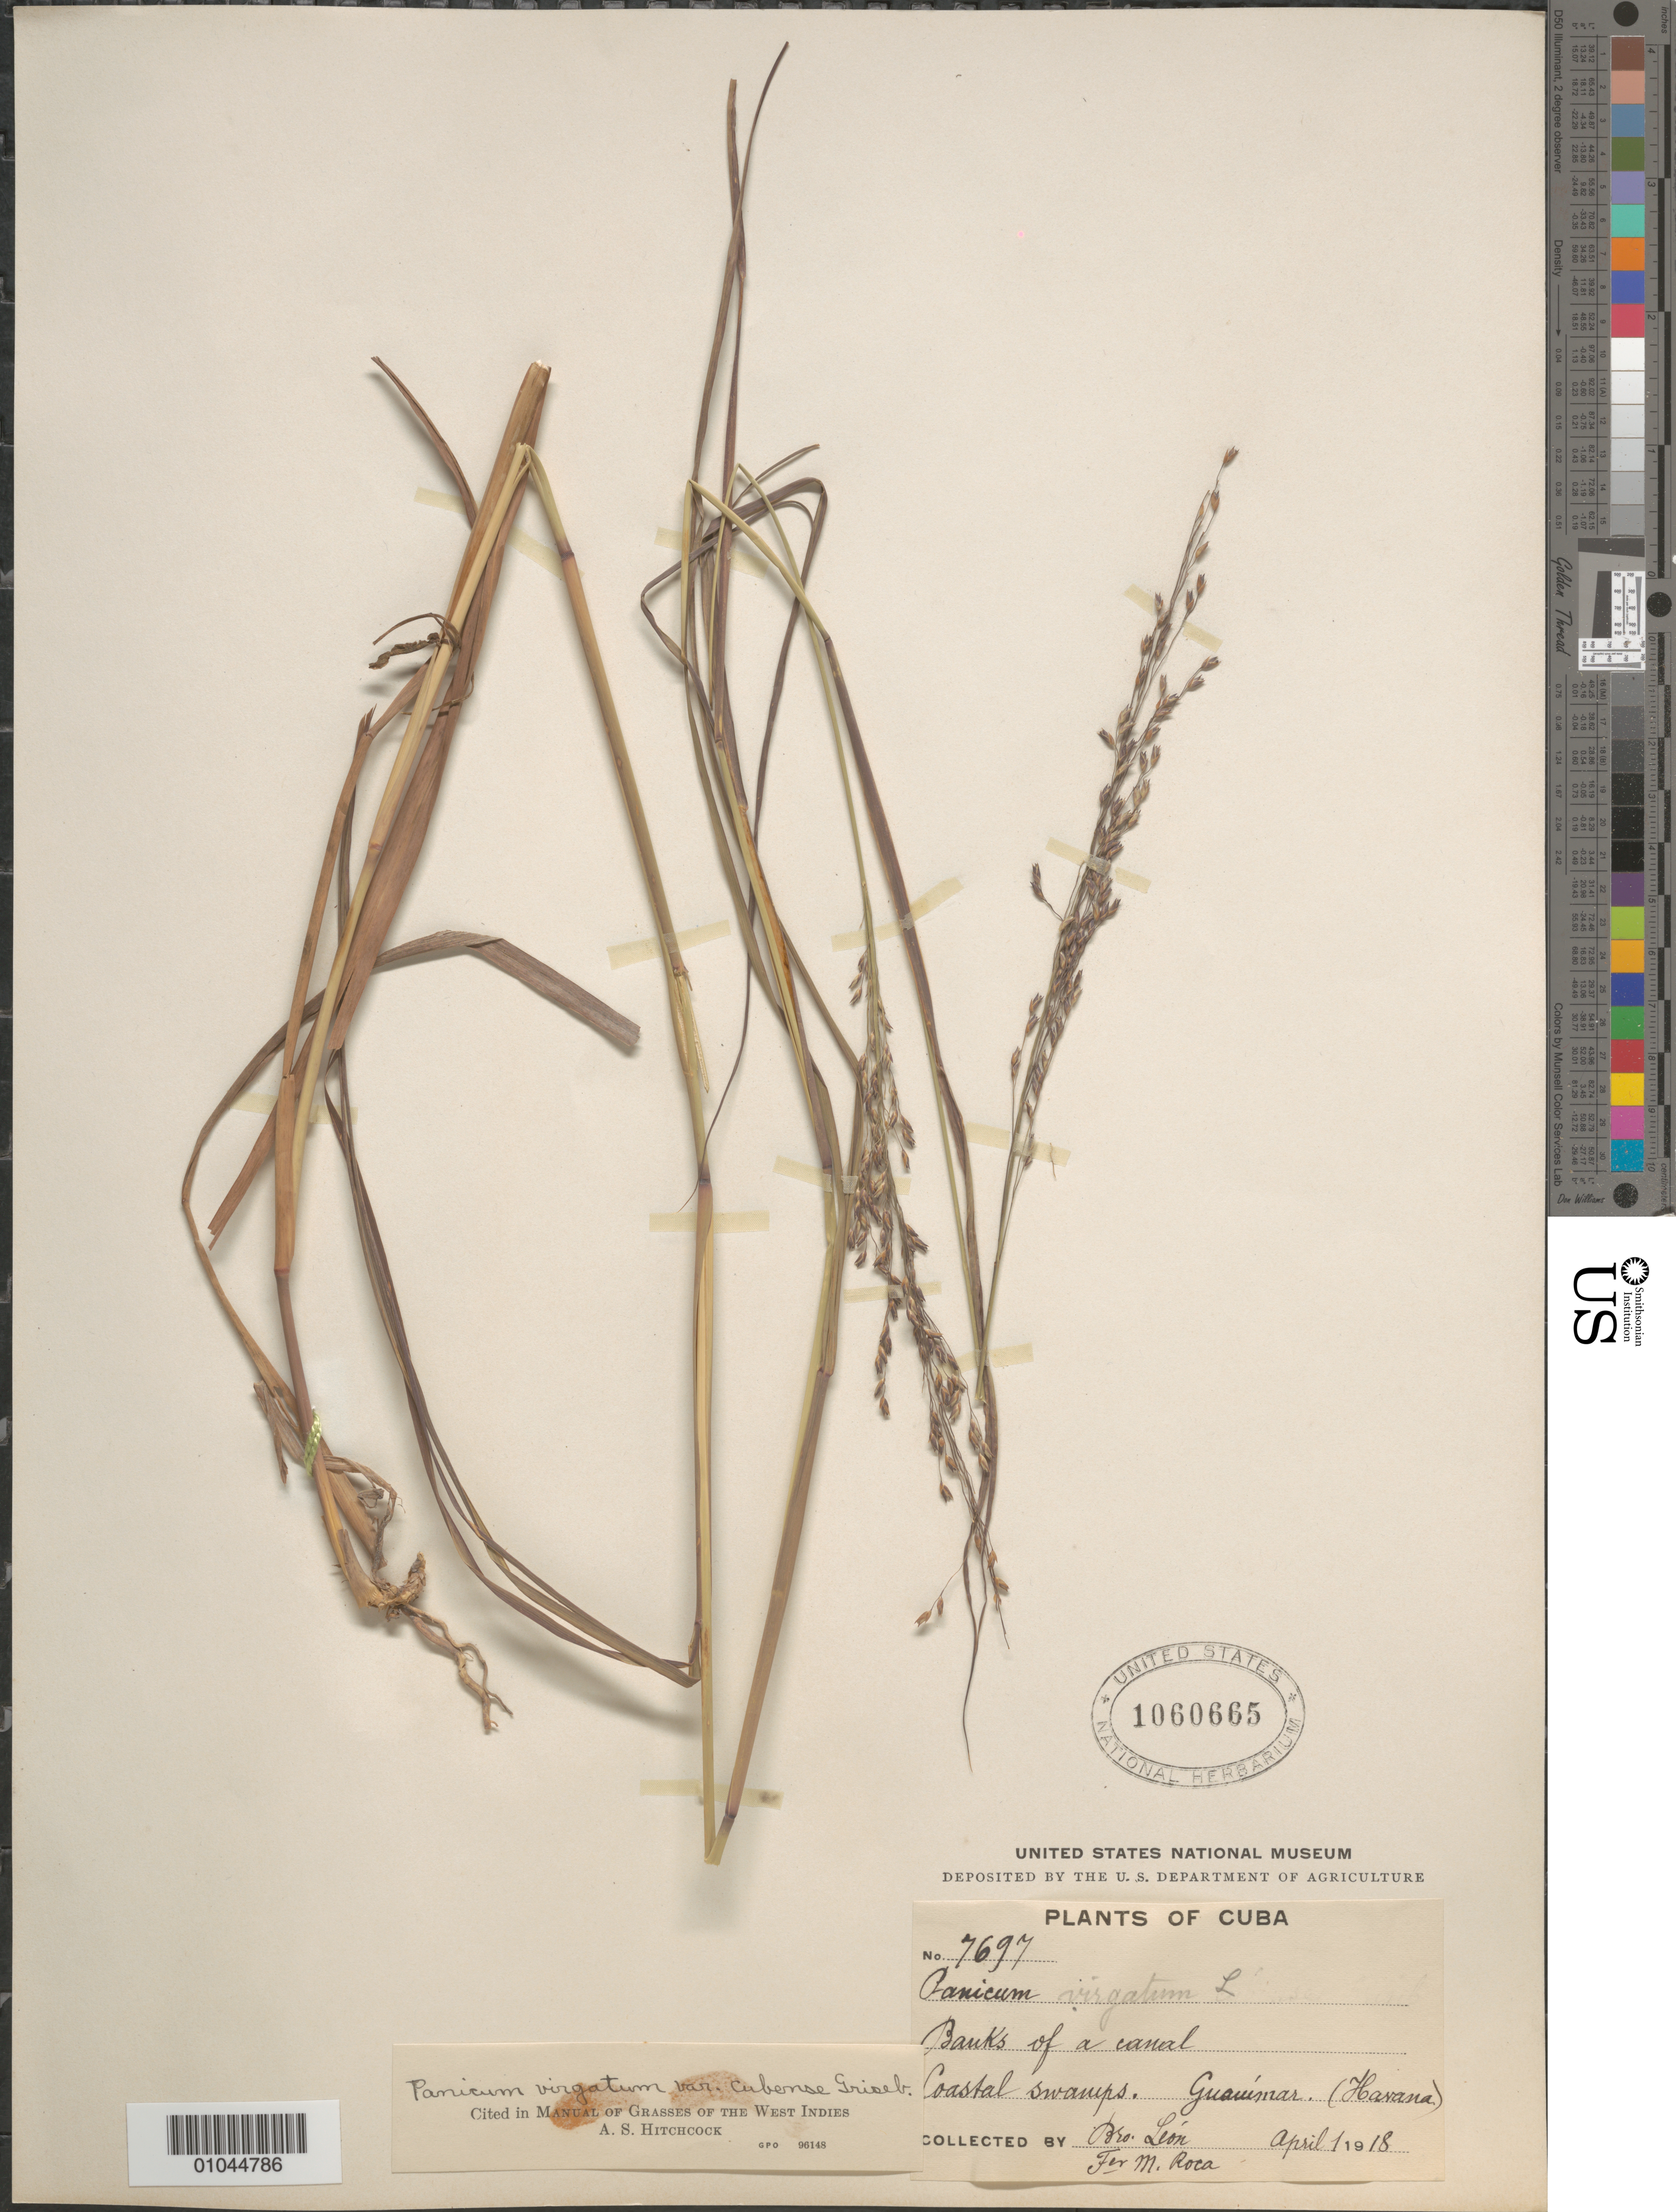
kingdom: Plantae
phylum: Tracheophyta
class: Liliopsida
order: Poales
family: Poaceae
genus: Panicum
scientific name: Panicum virgatum var. cubense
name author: Griseb.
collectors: Bro. León & M. Roca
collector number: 7697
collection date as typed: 01 Apr 1918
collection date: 1918-04-01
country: Cuba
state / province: La Habana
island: Cuba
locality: Guanimar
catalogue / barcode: US 1060665